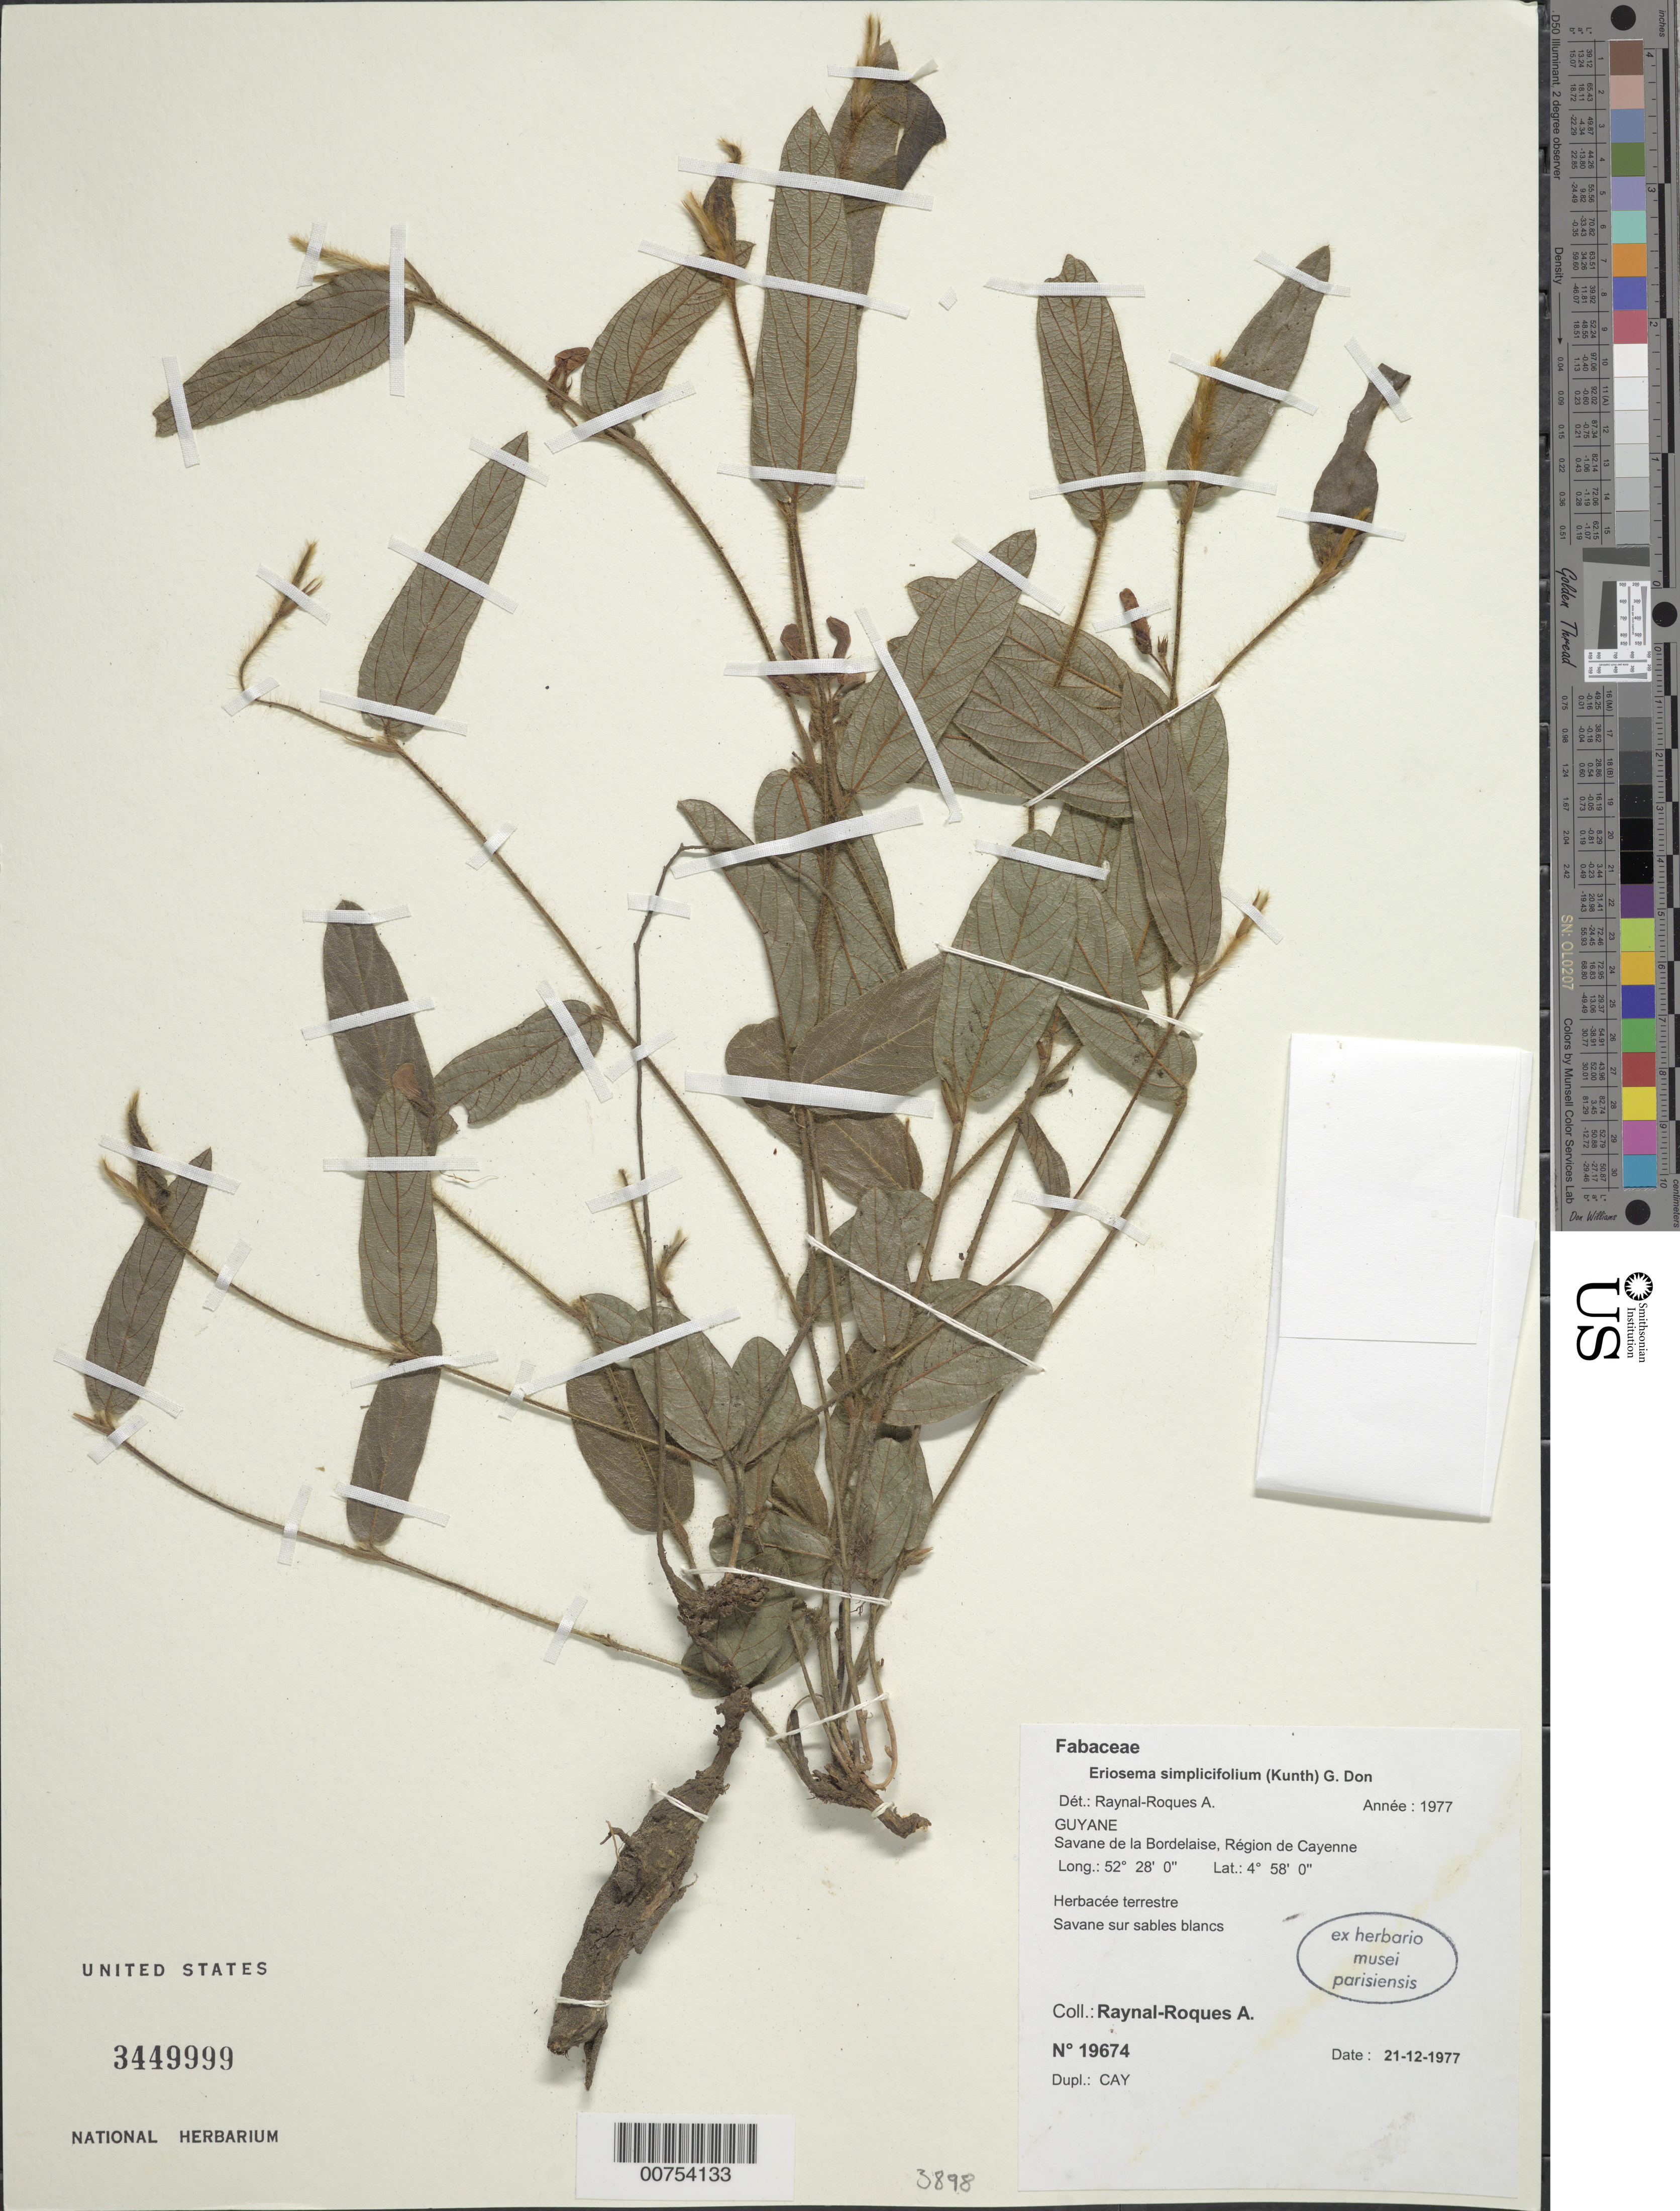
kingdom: Plantae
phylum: Tracheophyta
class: Magnoliopsida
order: Fabales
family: Fabaceae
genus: Eriosema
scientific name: Eriosema simplicifolium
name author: (Kunth) G. Don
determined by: Raynal, A. M.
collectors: A. M. Raynal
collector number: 19674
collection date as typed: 21-Dec-77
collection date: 1977-12-21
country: French Guiana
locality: Savane de la Bordelaise, vic. Cayenne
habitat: Savanna on white sand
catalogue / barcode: US 3449999